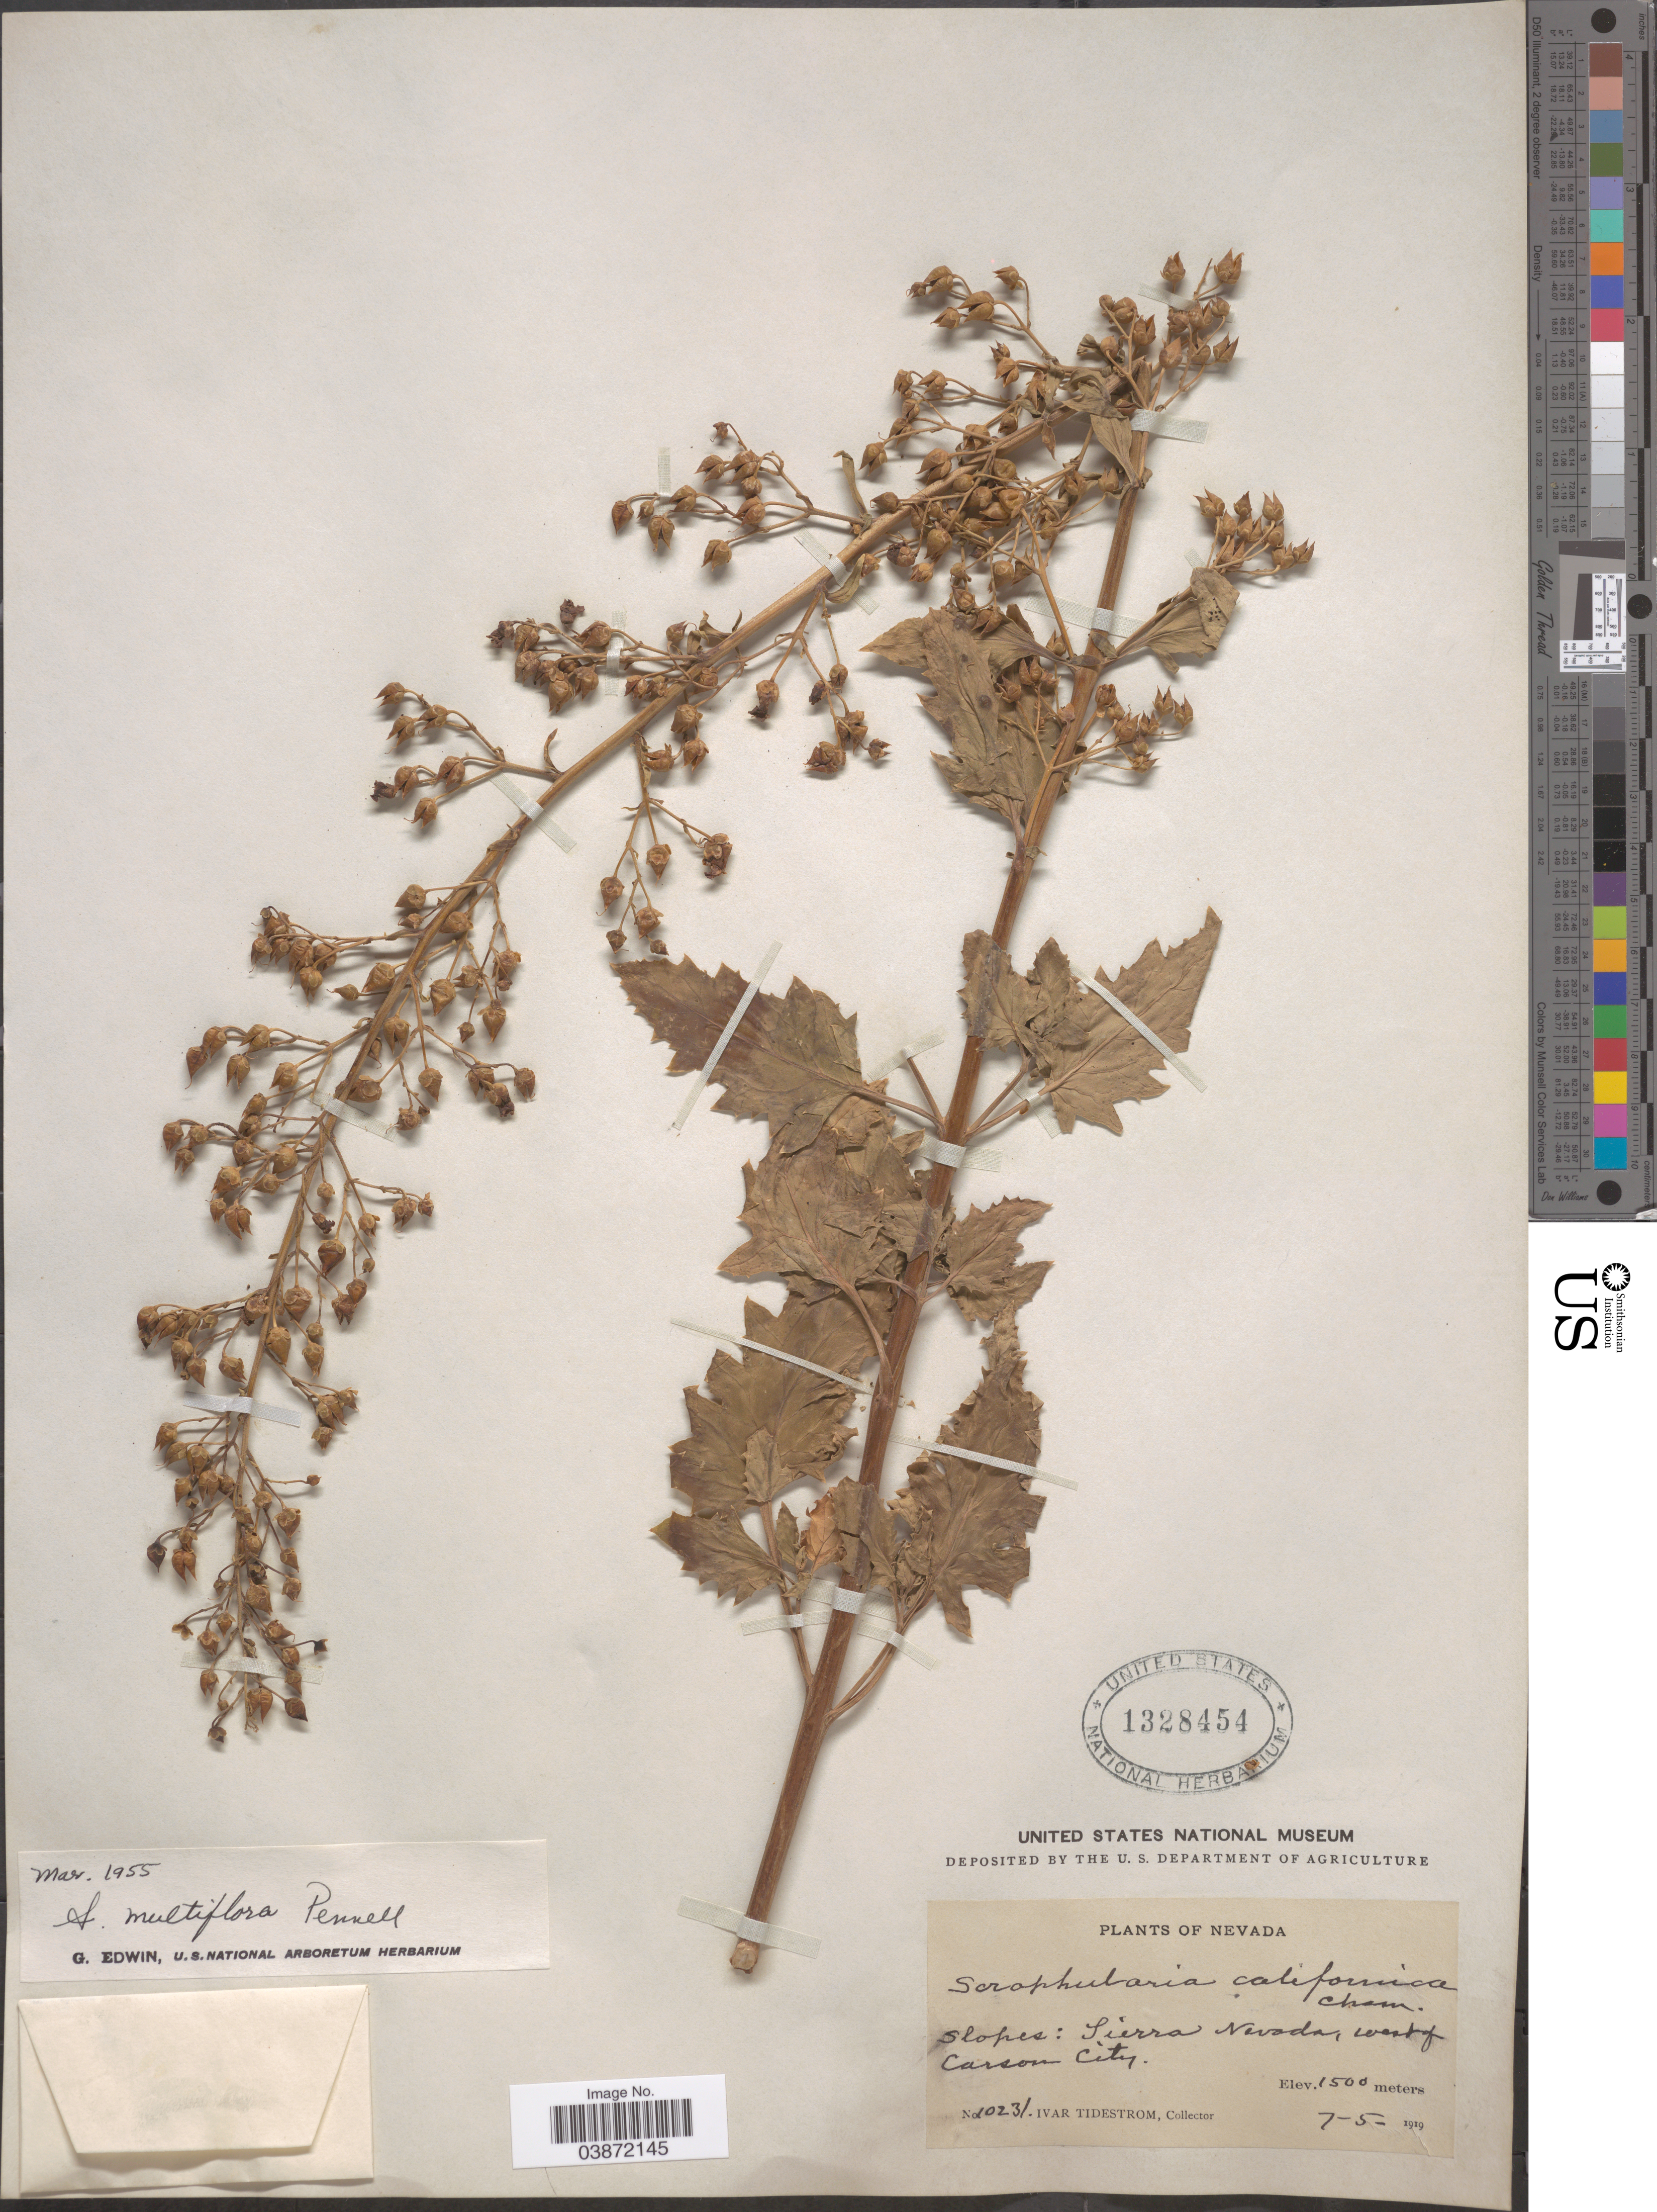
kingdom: Plantae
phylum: Tracheophyta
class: Magnoliopsida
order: Lamiales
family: Scrophulariaceae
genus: Scrophularia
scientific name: Scrophularia multiflora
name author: Pennell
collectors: I. F. Tidestrom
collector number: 10231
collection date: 1919-07-05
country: United States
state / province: Nevada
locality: Slopes: Sierra Nevada, west of Carson City.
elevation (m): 1500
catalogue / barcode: US 1328454